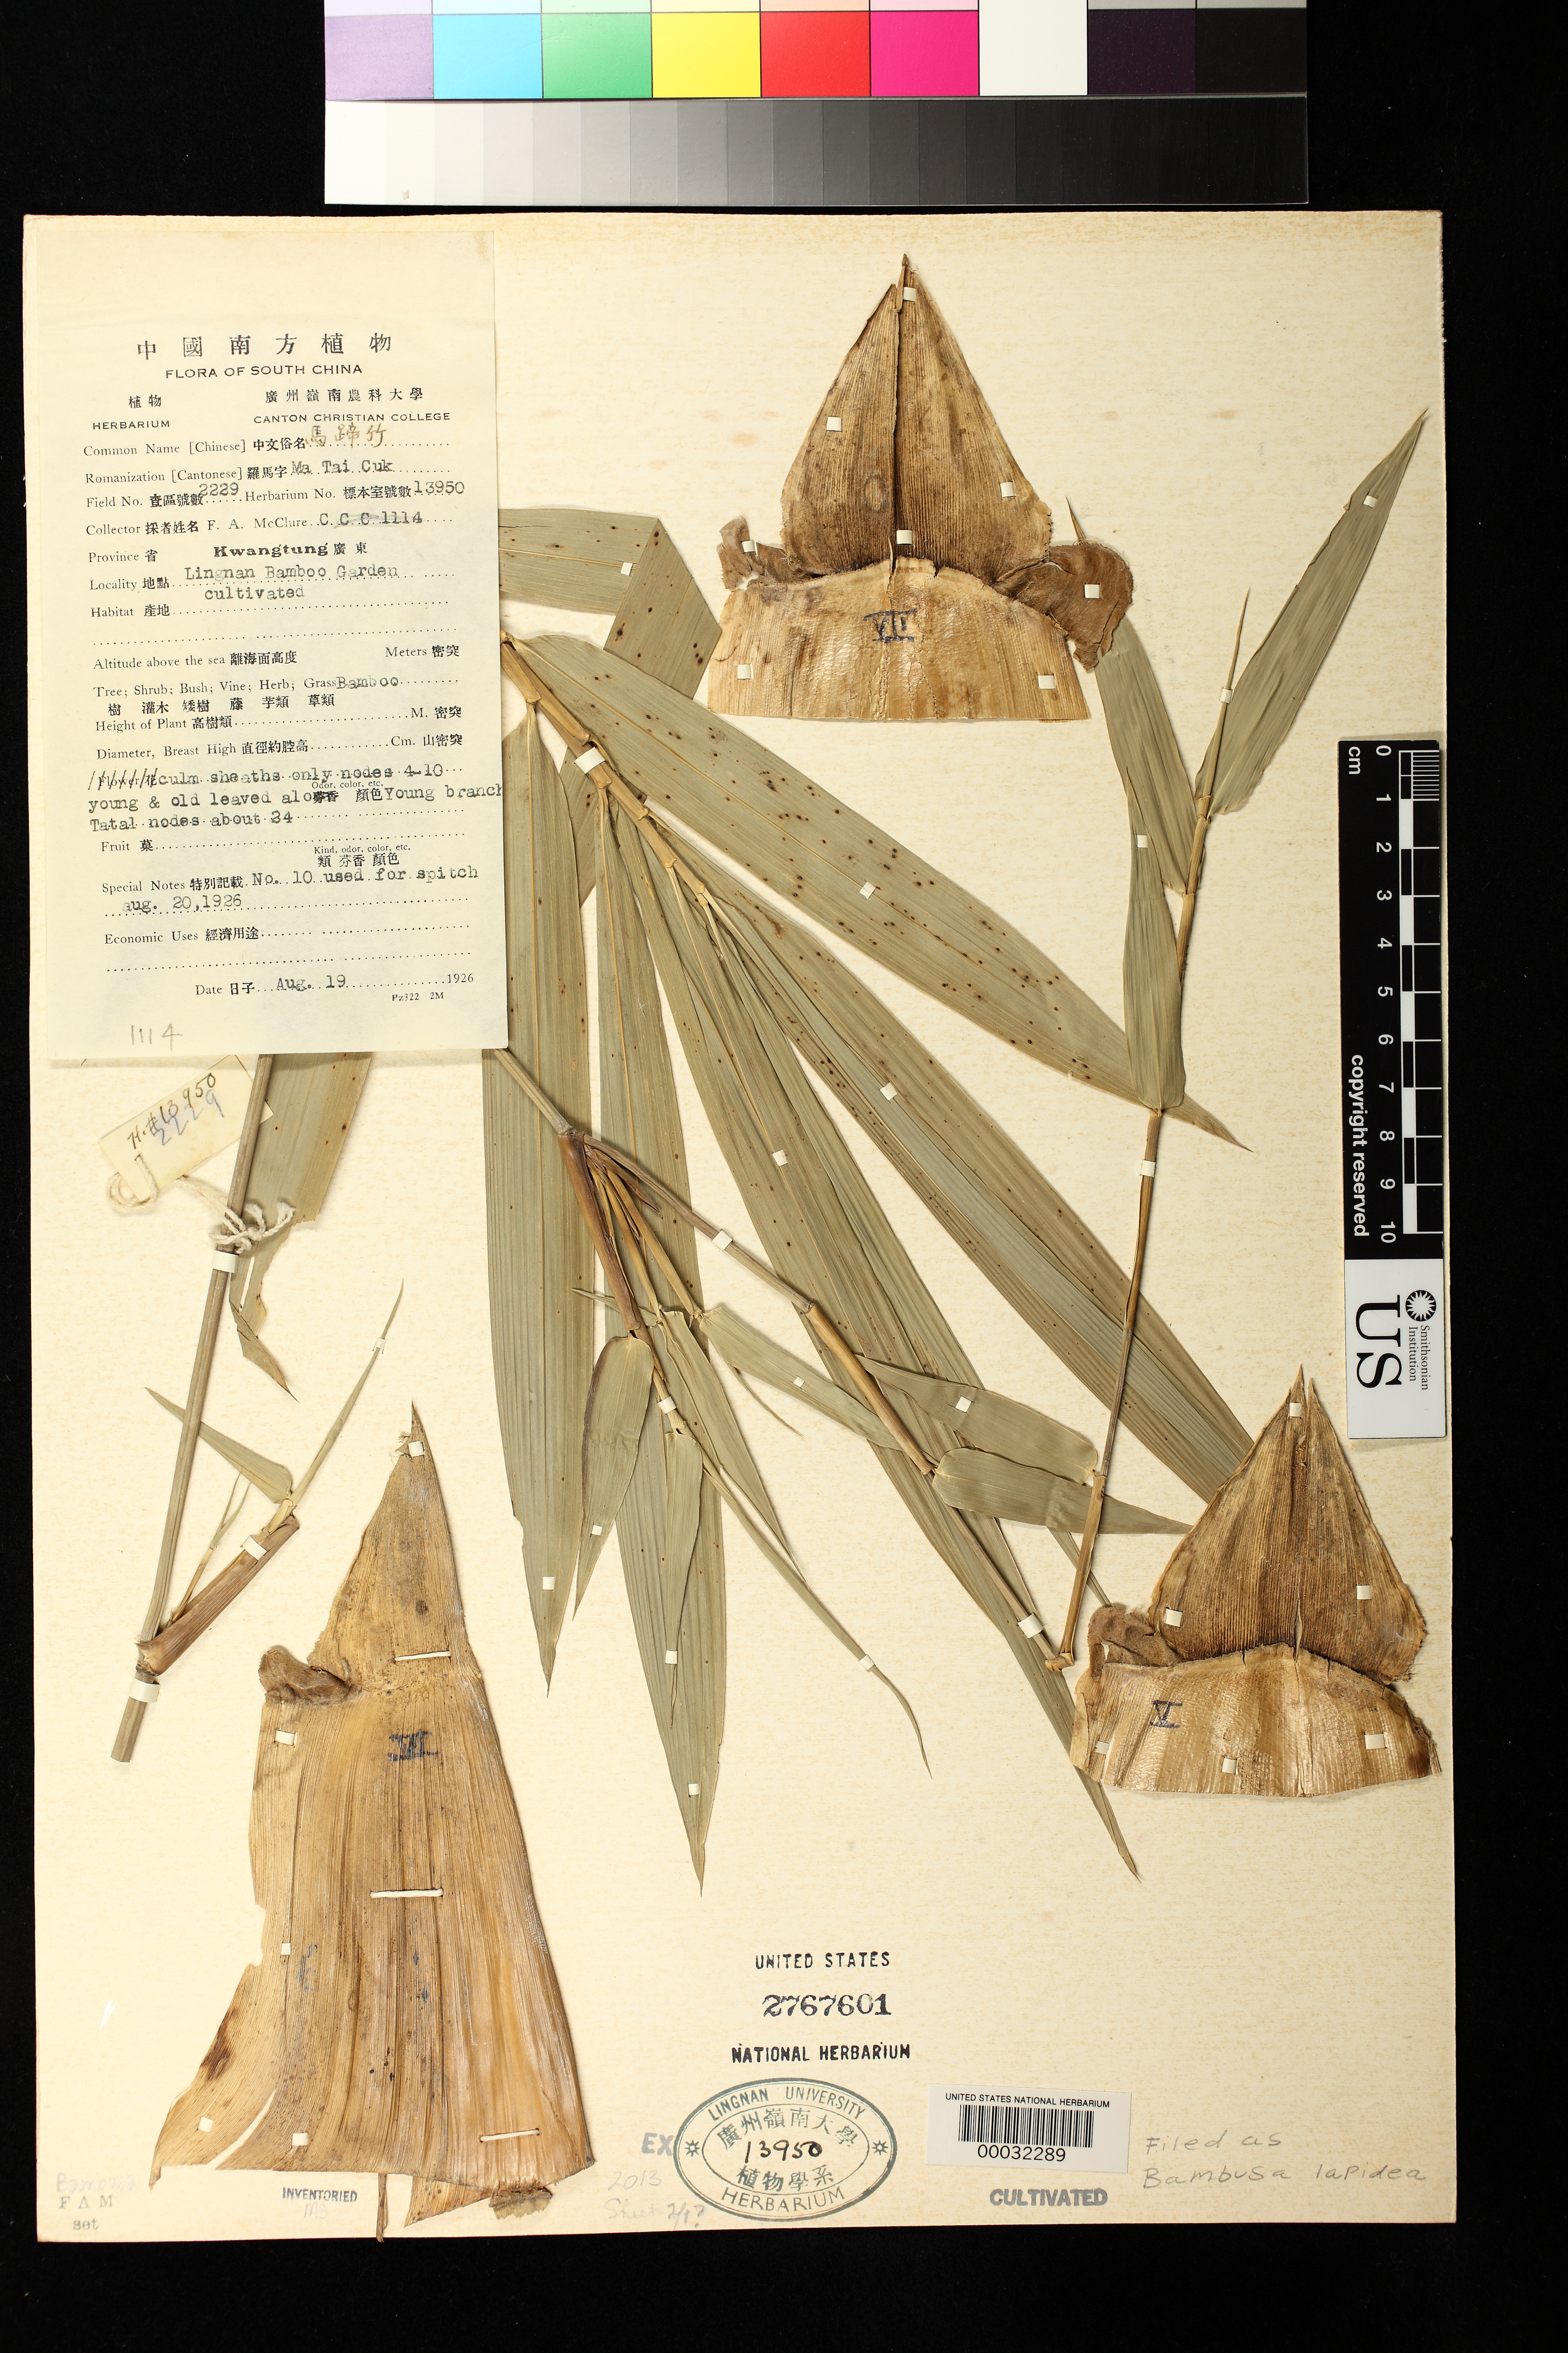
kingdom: Plantae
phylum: Tracheophyta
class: Liliopsida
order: Poales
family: Poaceae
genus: Bambusa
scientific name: Bambusa lapidea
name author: McClure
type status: Paratype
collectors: F. A. McClure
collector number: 2229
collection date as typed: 19 Aug 1926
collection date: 1926-08-19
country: China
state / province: Guangdong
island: Honam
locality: Experimental Garde, Llingnan University Campus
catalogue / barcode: US 2767601